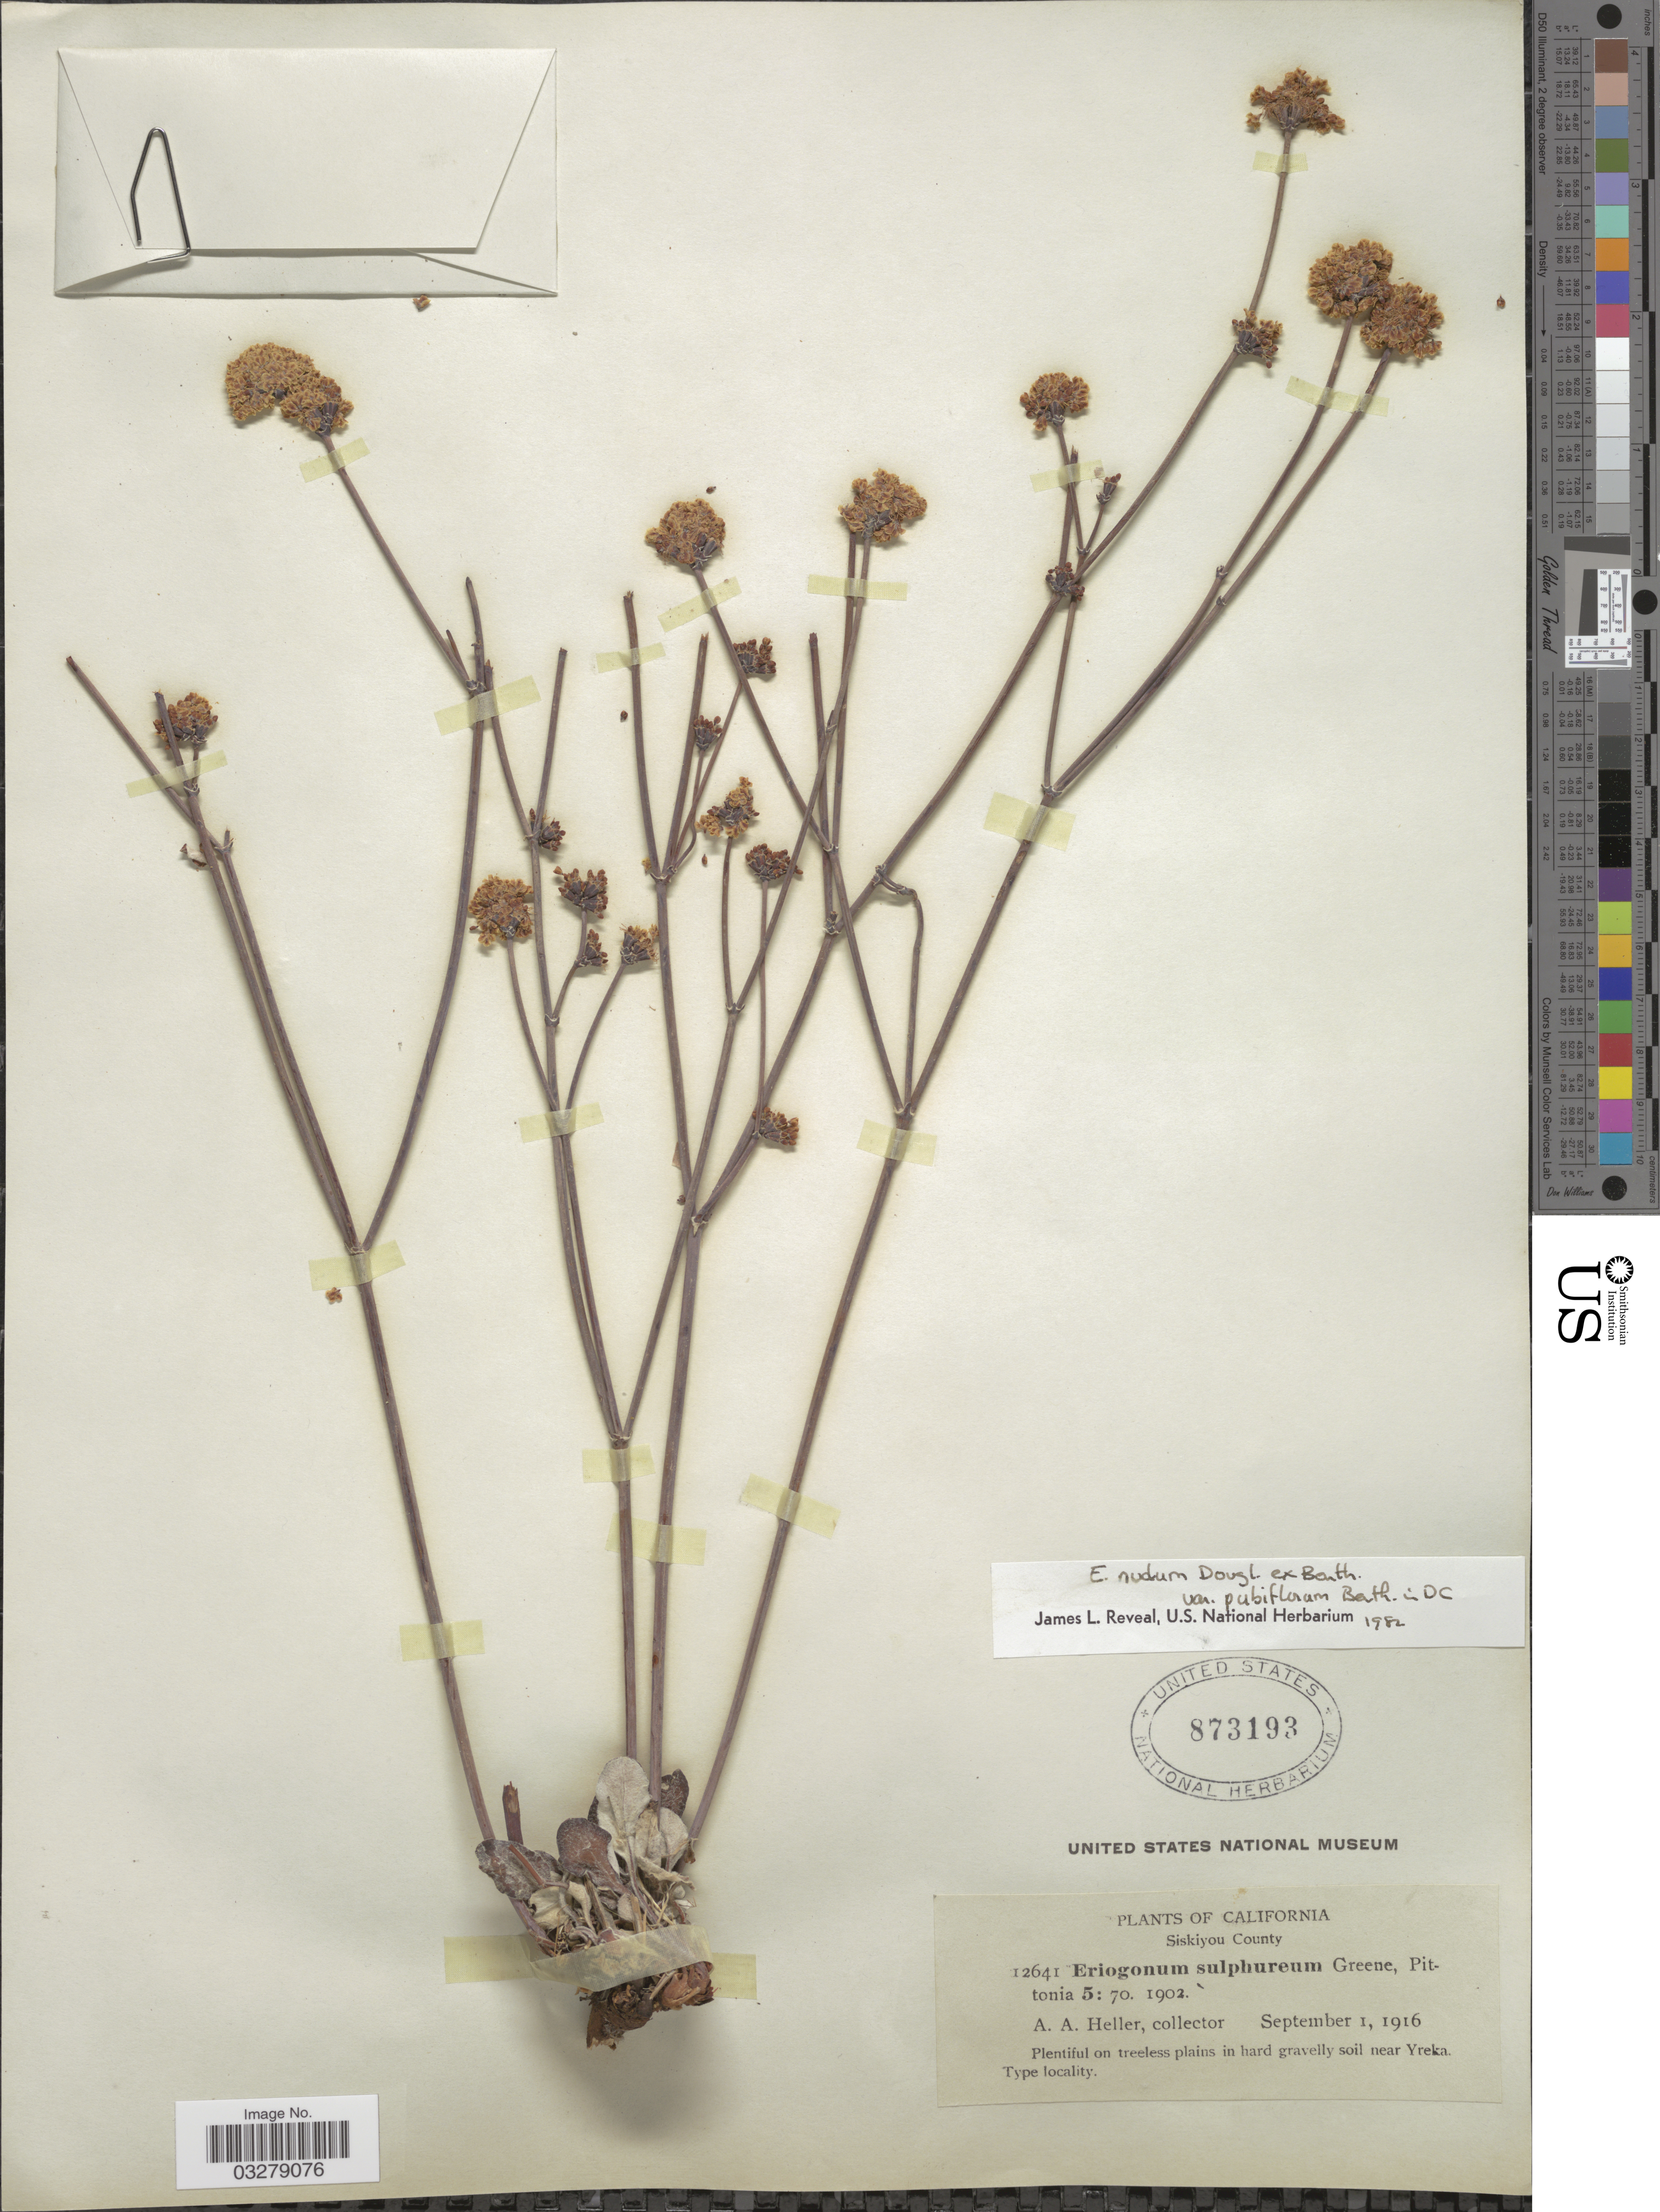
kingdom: Plantae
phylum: Tracheophyta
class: Magnoliopsida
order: Caryophyllales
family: Polygonaceae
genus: Eriogonum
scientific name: Eriogonum nudum var. pubiflorum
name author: Benth. in DC.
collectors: A. A. Heller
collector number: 12641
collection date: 1916-09-01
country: United States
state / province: California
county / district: Siskiyou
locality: Siskiyou County, near Yreka.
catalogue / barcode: US 873193